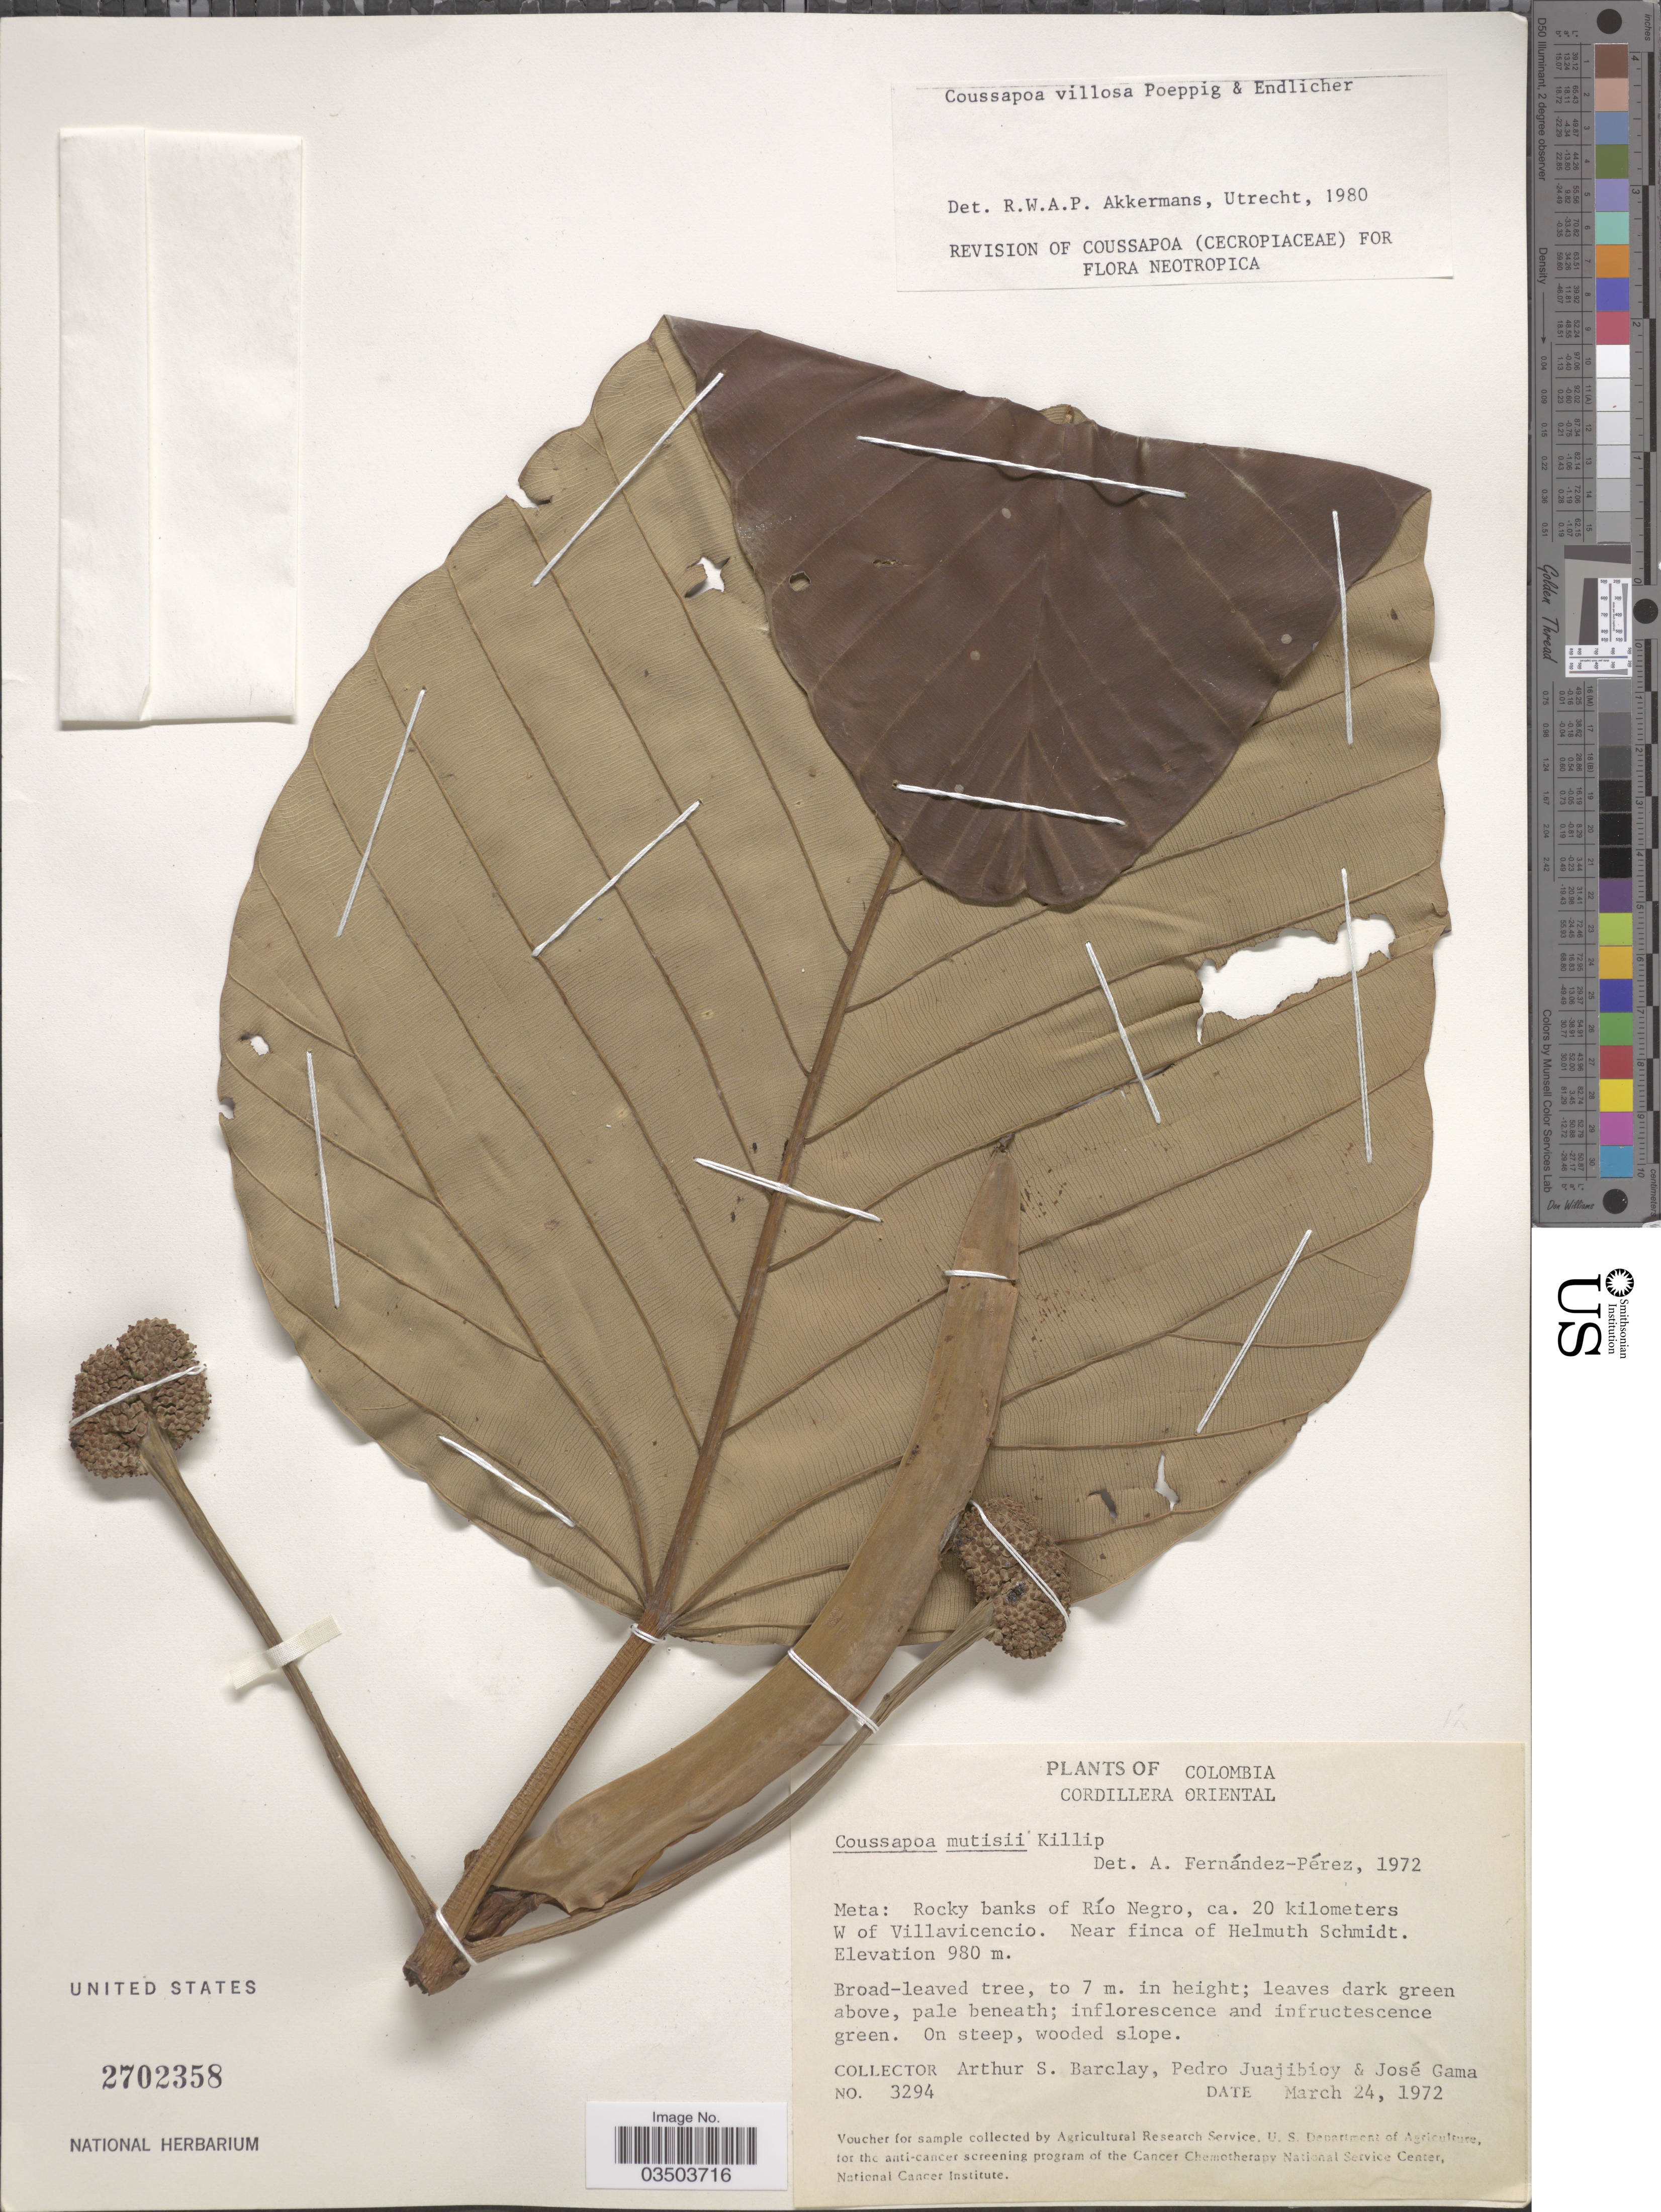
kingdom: Plantae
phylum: Tracheophyta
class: Magnoliopsida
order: Rosales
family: Urticaceae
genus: Coussapoa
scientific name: Coussapoa villosa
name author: Poepp. & Endl.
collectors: A. S. Barclay, P. Juajibioy & J. Gama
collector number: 3294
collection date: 1972-03-24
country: Colombia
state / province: Meta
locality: Cordillera Oriental. Rocky banks of Río Negro, ca. 20 kilometers W of Villavicencio. Near finca of Helmuth Schmidt.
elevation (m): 980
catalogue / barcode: US 2702358